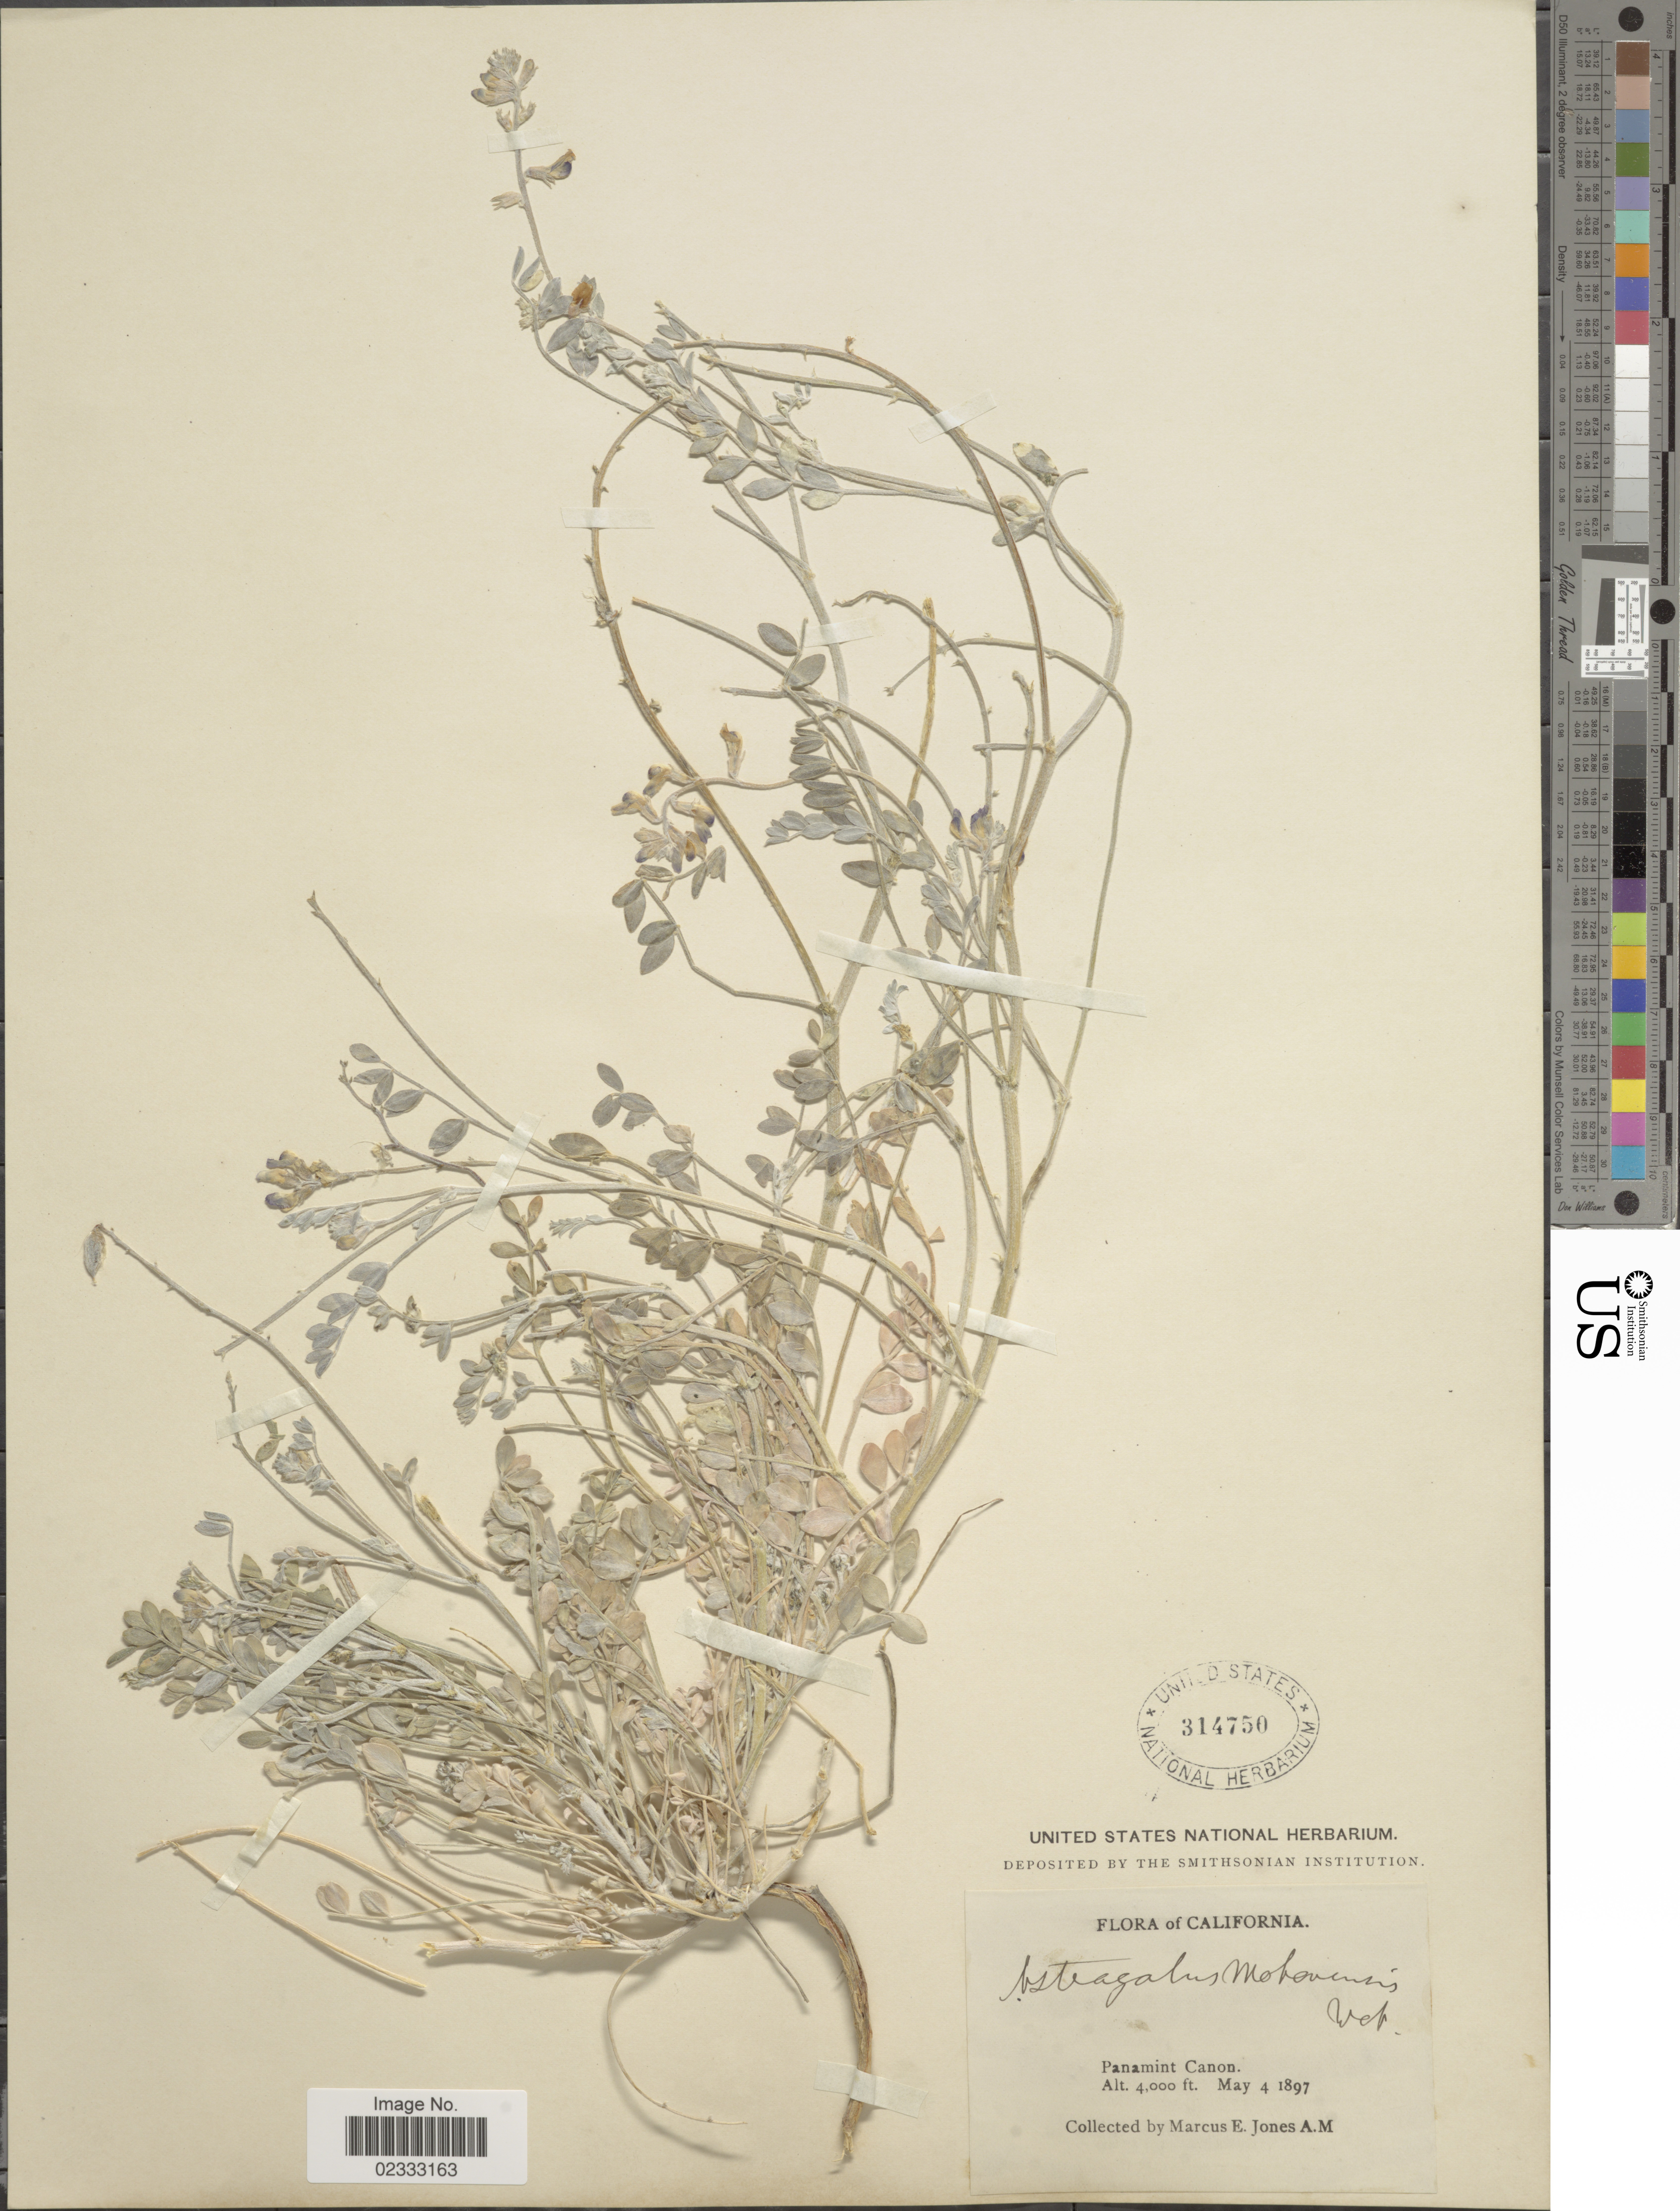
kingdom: Plantae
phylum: Tracheophyta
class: Magnoliopsida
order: Fabales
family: Fabaceae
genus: Astragalus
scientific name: Astragalus mojavensis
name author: S. Watson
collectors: M. E. Jones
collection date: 1897-05-04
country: United States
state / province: California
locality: California, Panamint Canon.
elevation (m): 1219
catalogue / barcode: US 314750